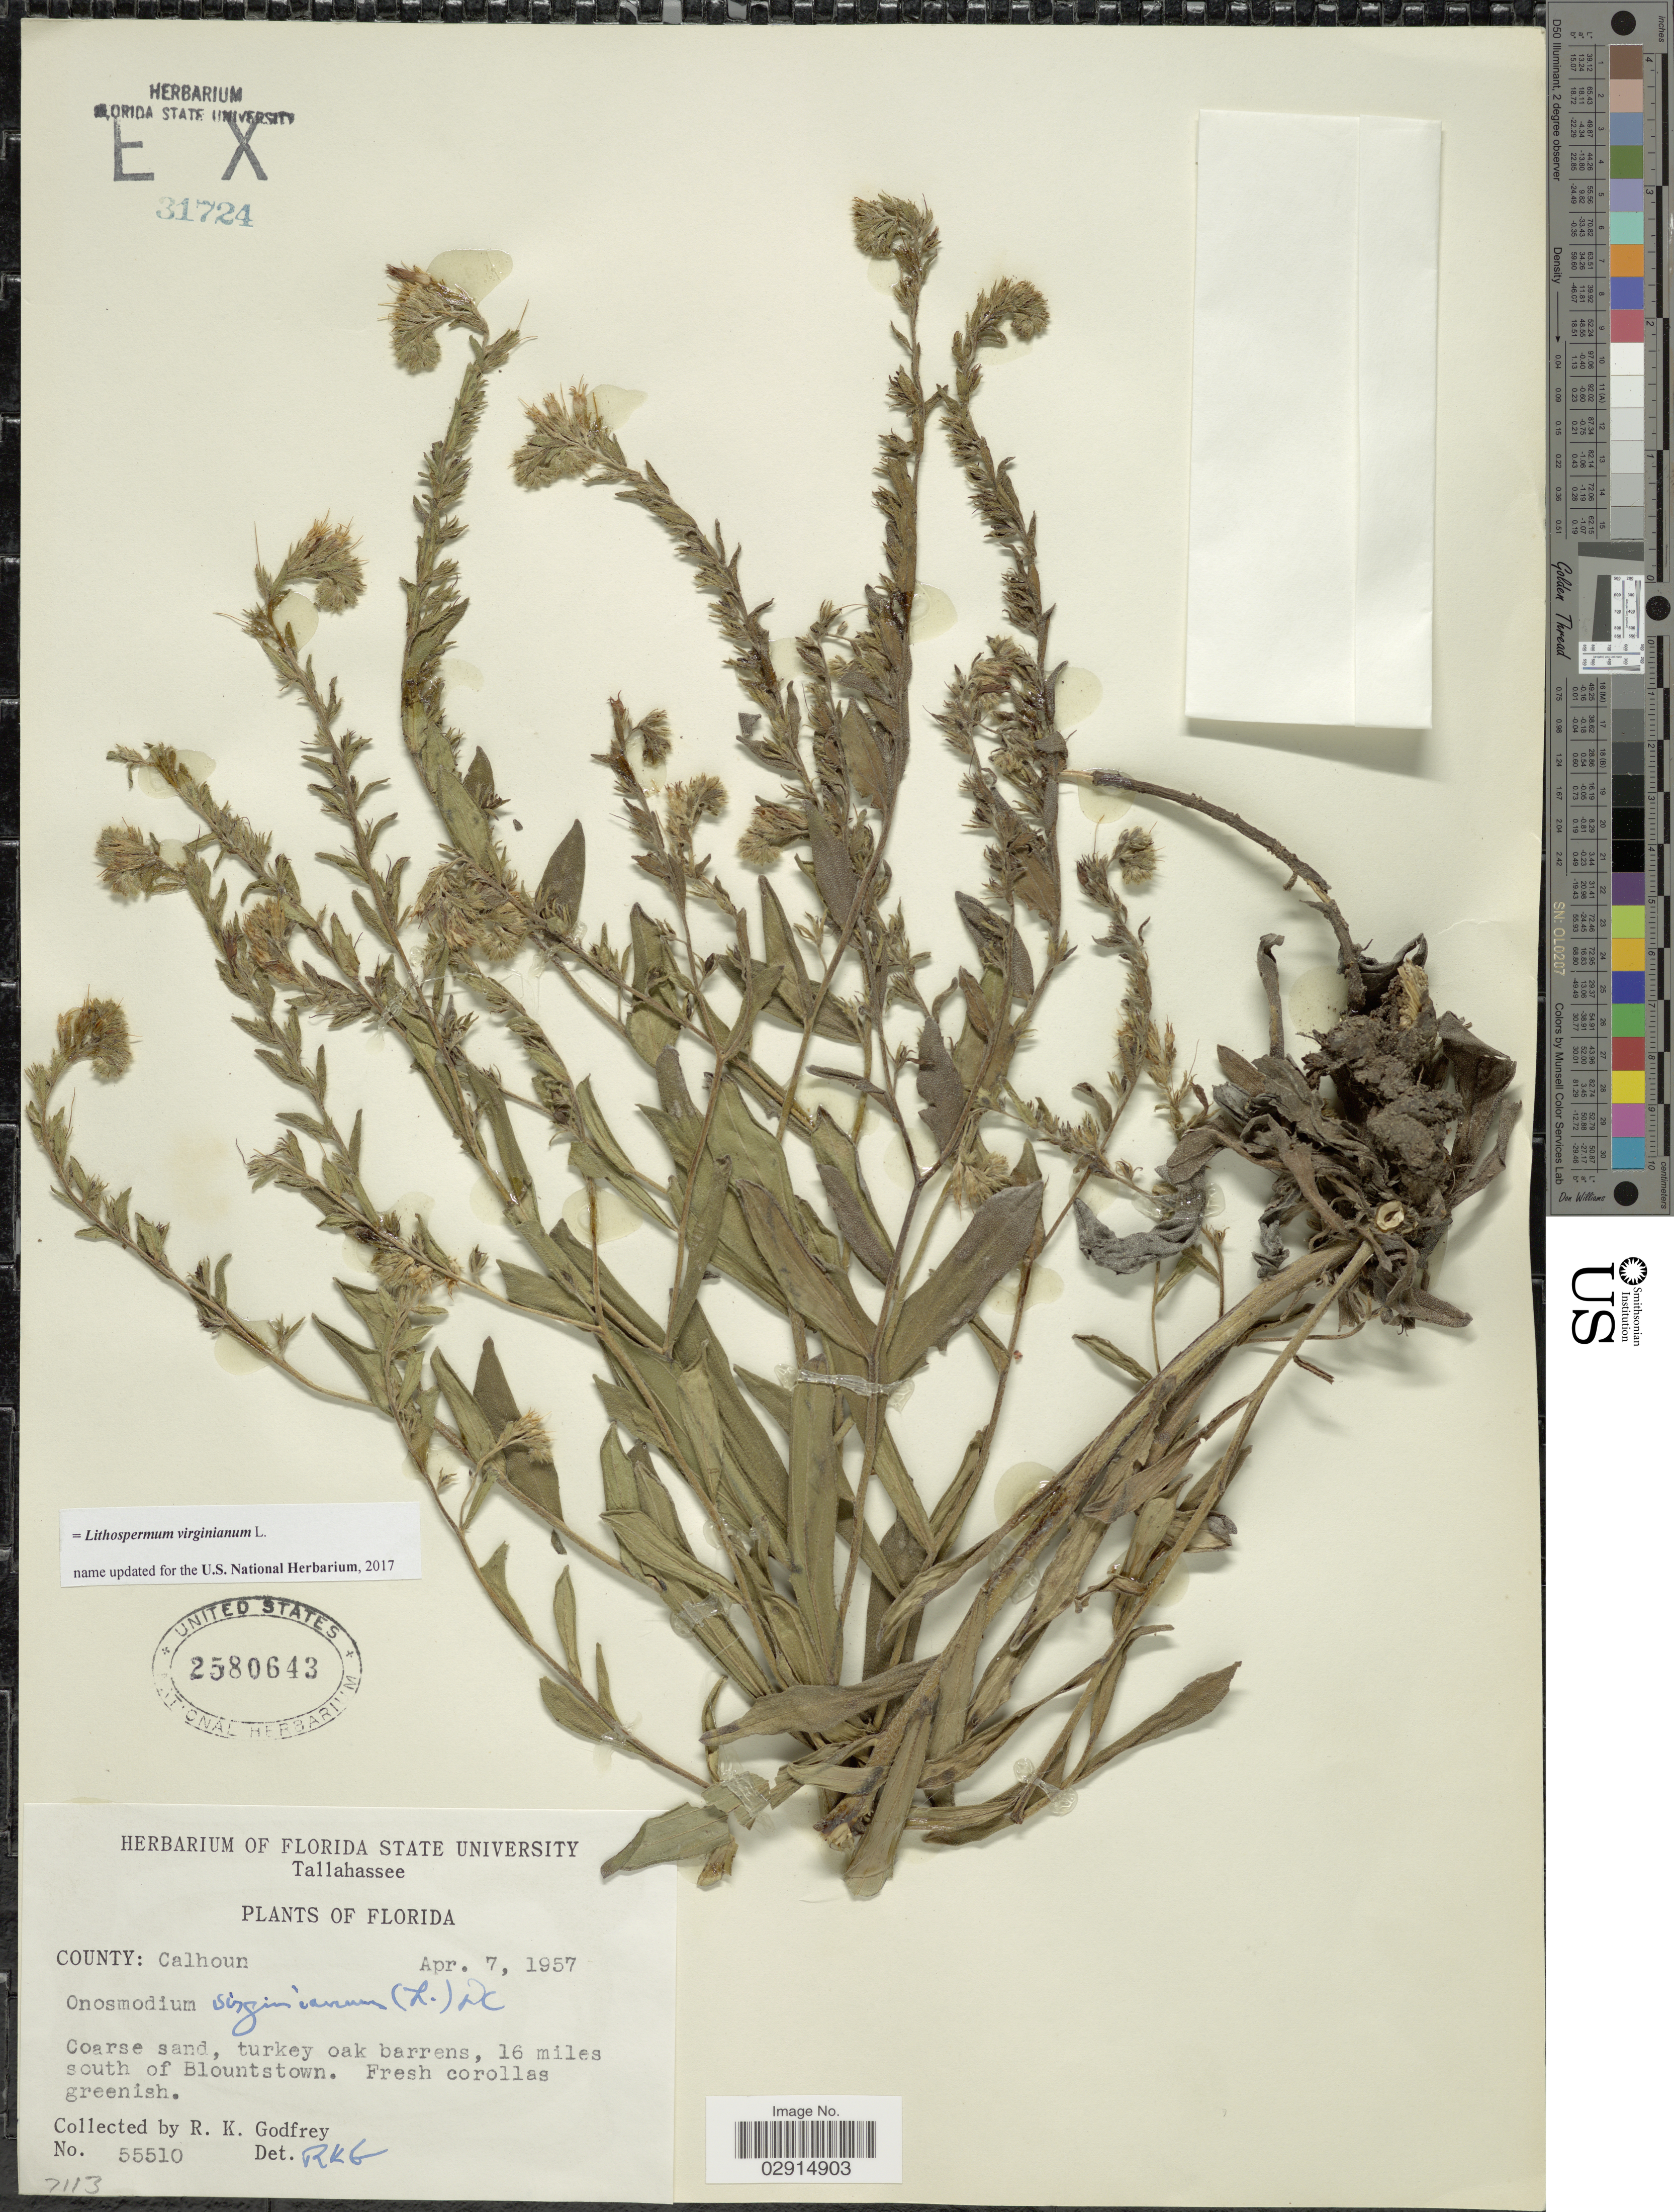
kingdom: Plantae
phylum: Tracheophyta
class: Magnoliopsida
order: Boraginales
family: Boraginaceae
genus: Lithospermum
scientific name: Lithospermum virginianum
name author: L.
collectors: R. K. Godfrey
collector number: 55510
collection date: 1957-04-07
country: United States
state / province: Florida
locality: Coarse sand, turkey oak barrens, 16 miles south of Blountstown. Tallahassee. Florida. County: Calhoun.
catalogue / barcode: US 2580643